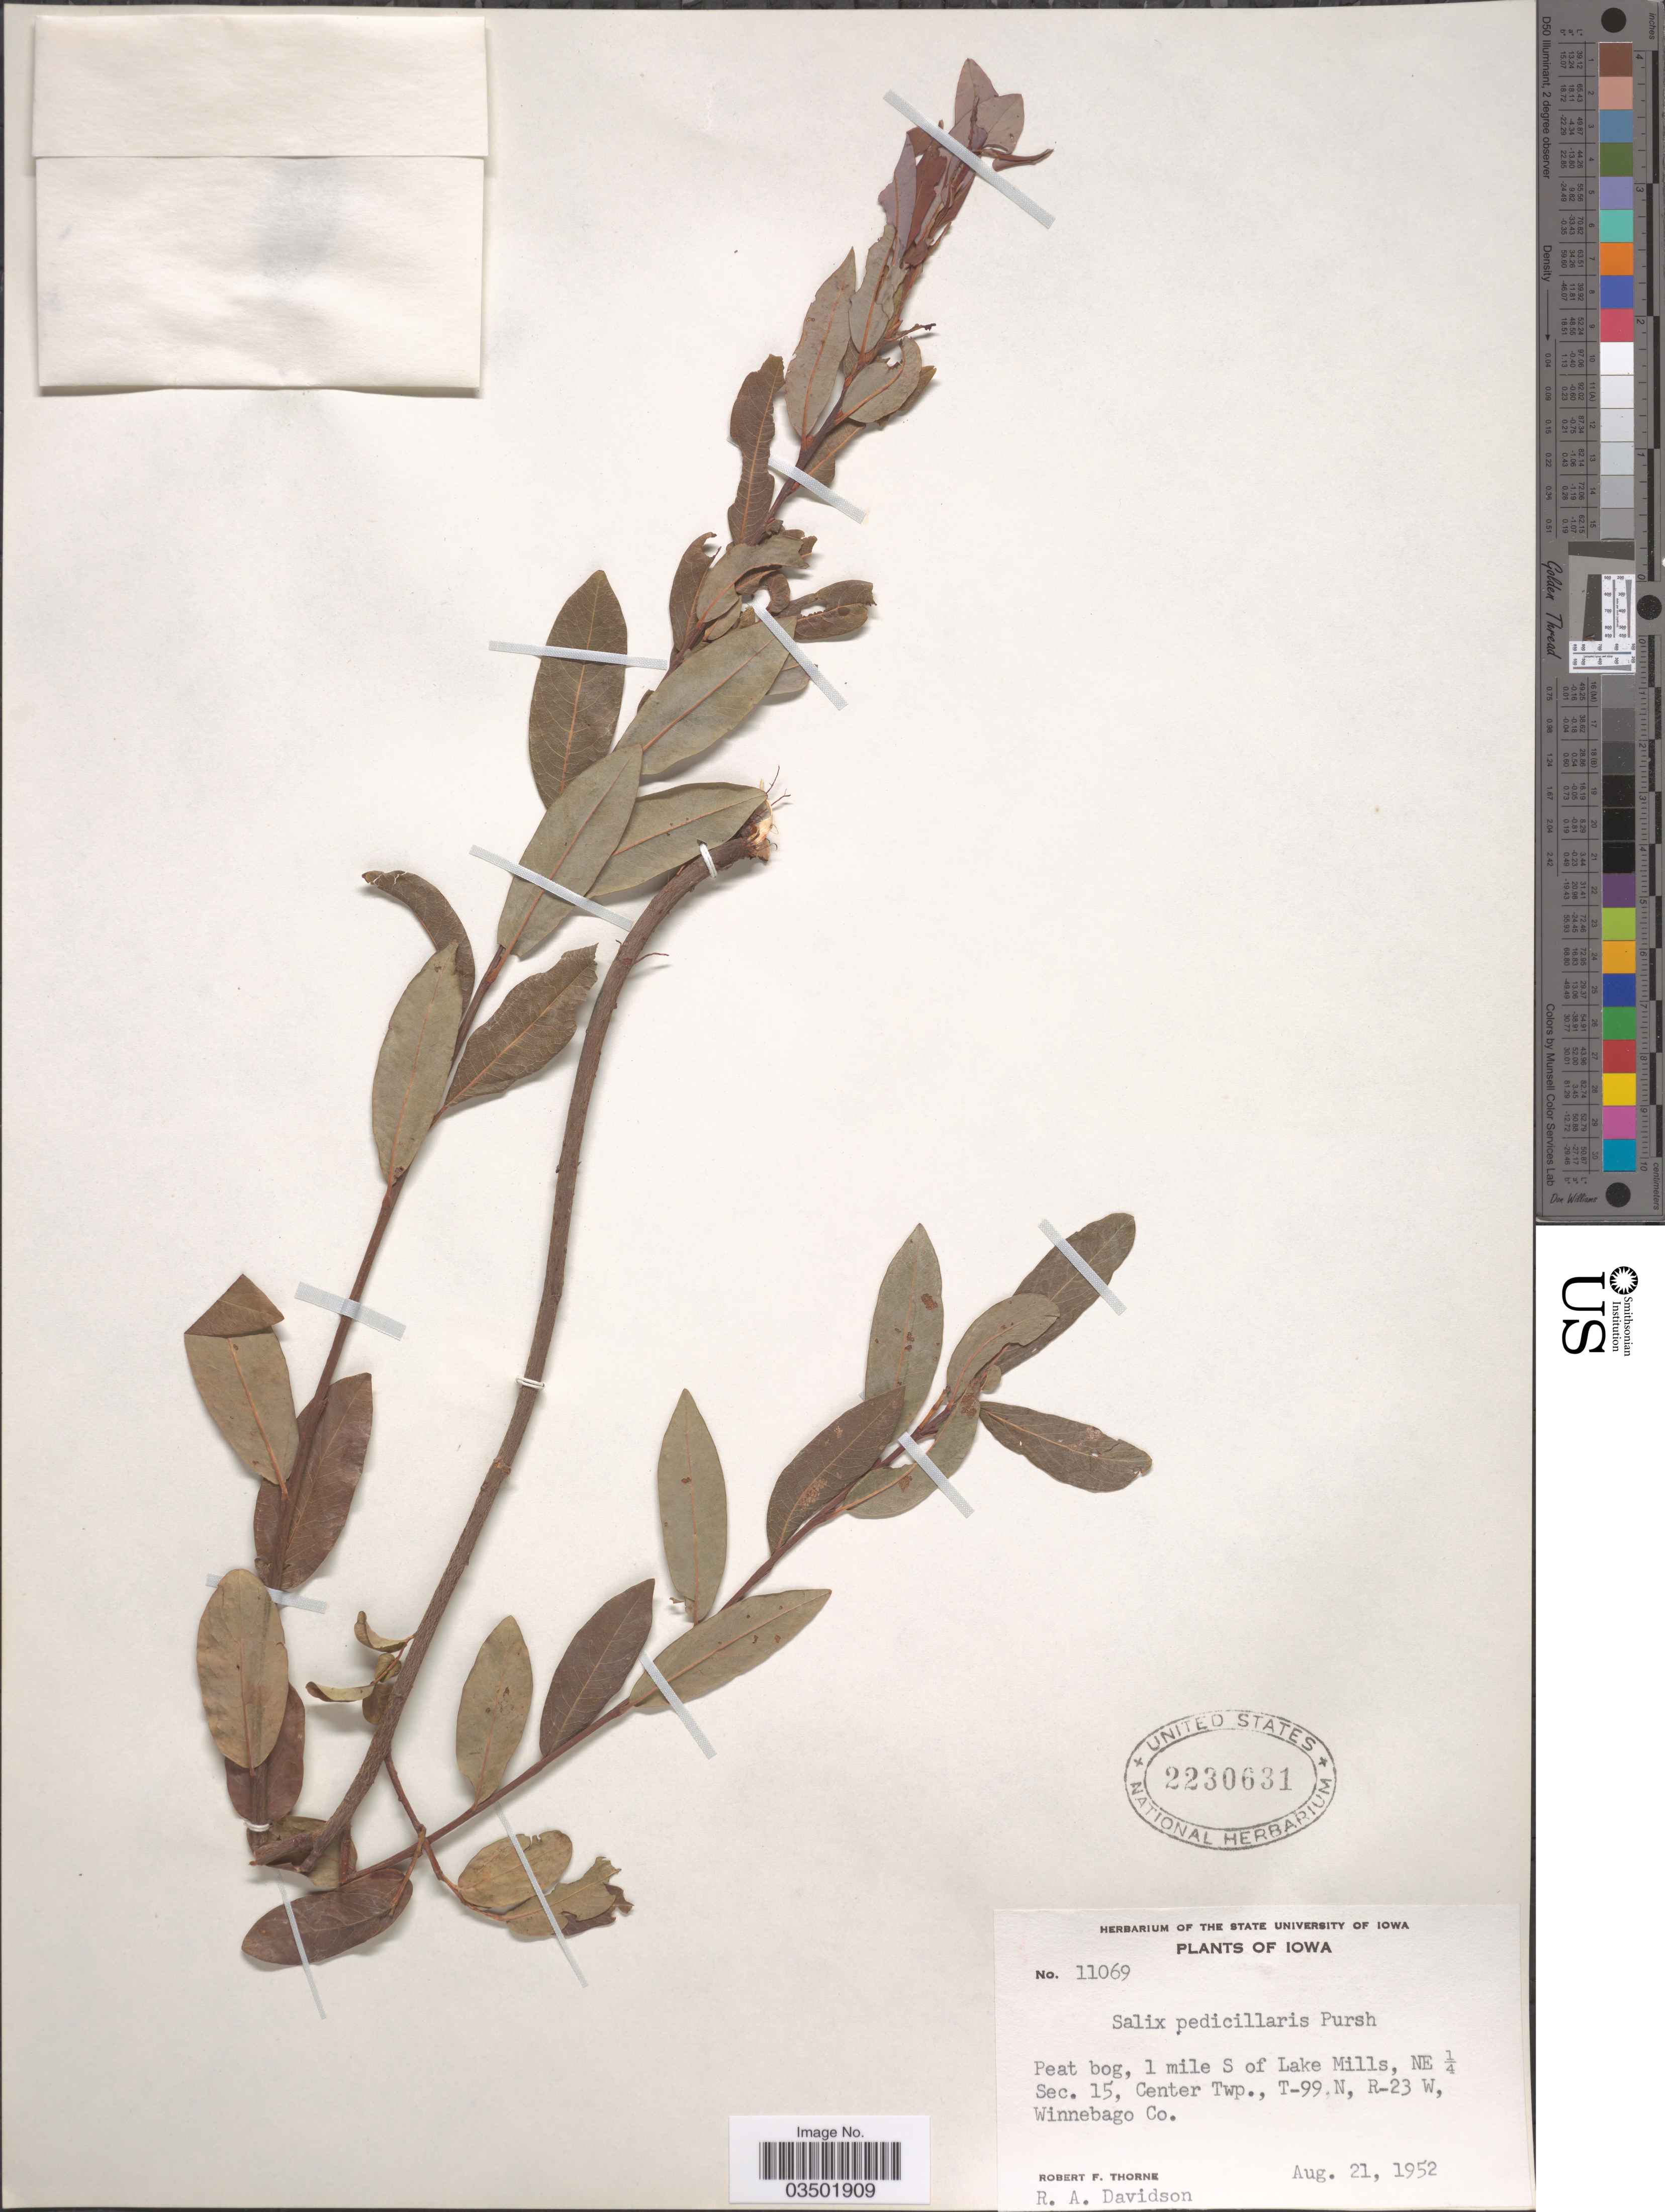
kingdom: Plantae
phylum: Tracheophyta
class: Magnoliopsida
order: Malpighiales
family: Salicaceae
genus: Salix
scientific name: Salix pedicellaris var. hypoglauca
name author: Fernald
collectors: R. F. Thorne & R. A. Davidson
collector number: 11069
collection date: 1952-08-21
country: United States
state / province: Iowa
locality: Peat bog, 1 mile S of Lake Mills, NE ¼ Sec. 15, Center Twp., T-99, R-23 W, Winnebago Co.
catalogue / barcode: US 2230631